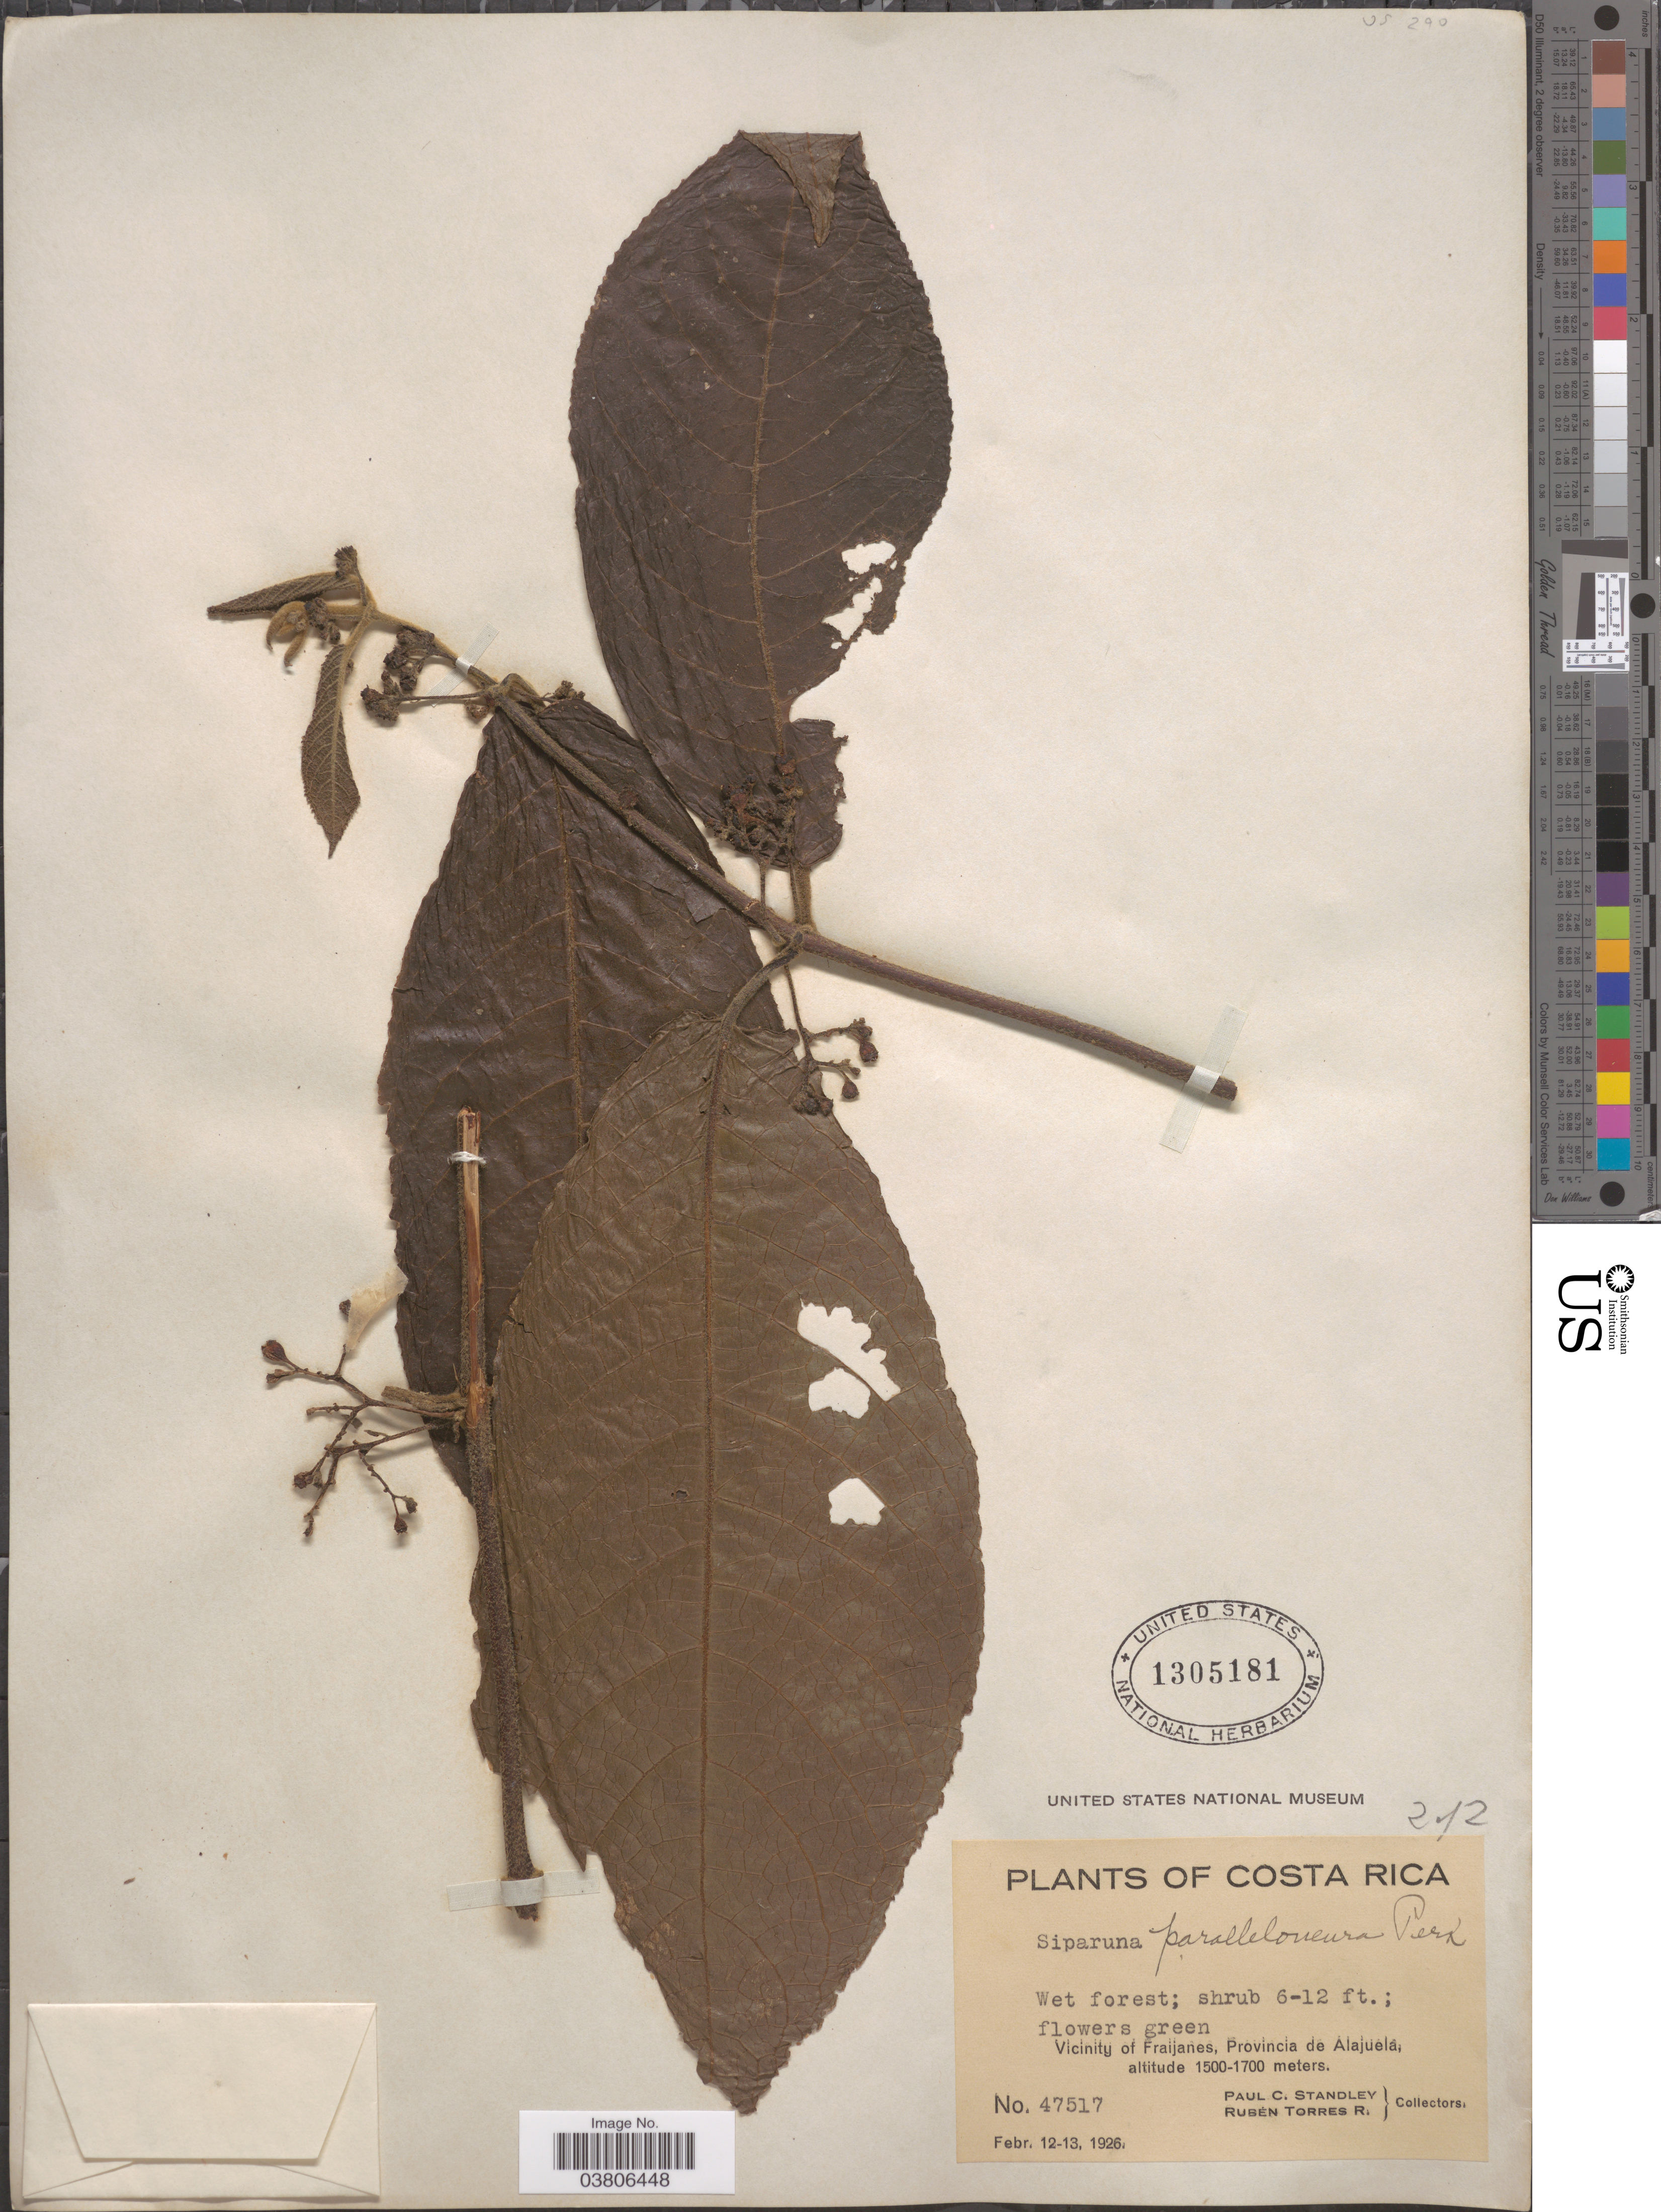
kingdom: Plantae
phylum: Tracheophyta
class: Magnoliopsida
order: Laurales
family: Siparunaceae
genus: Siparuna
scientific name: Siparuna paralleloneura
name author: Perkins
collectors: P. C. Standley & R. Torres Rojas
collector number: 47517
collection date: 1926-02-12/1926-02-13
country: Costa Rica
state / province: Alajuela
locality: Vicinity of Fraijanes.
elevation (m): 1500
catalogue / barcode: US 1305181